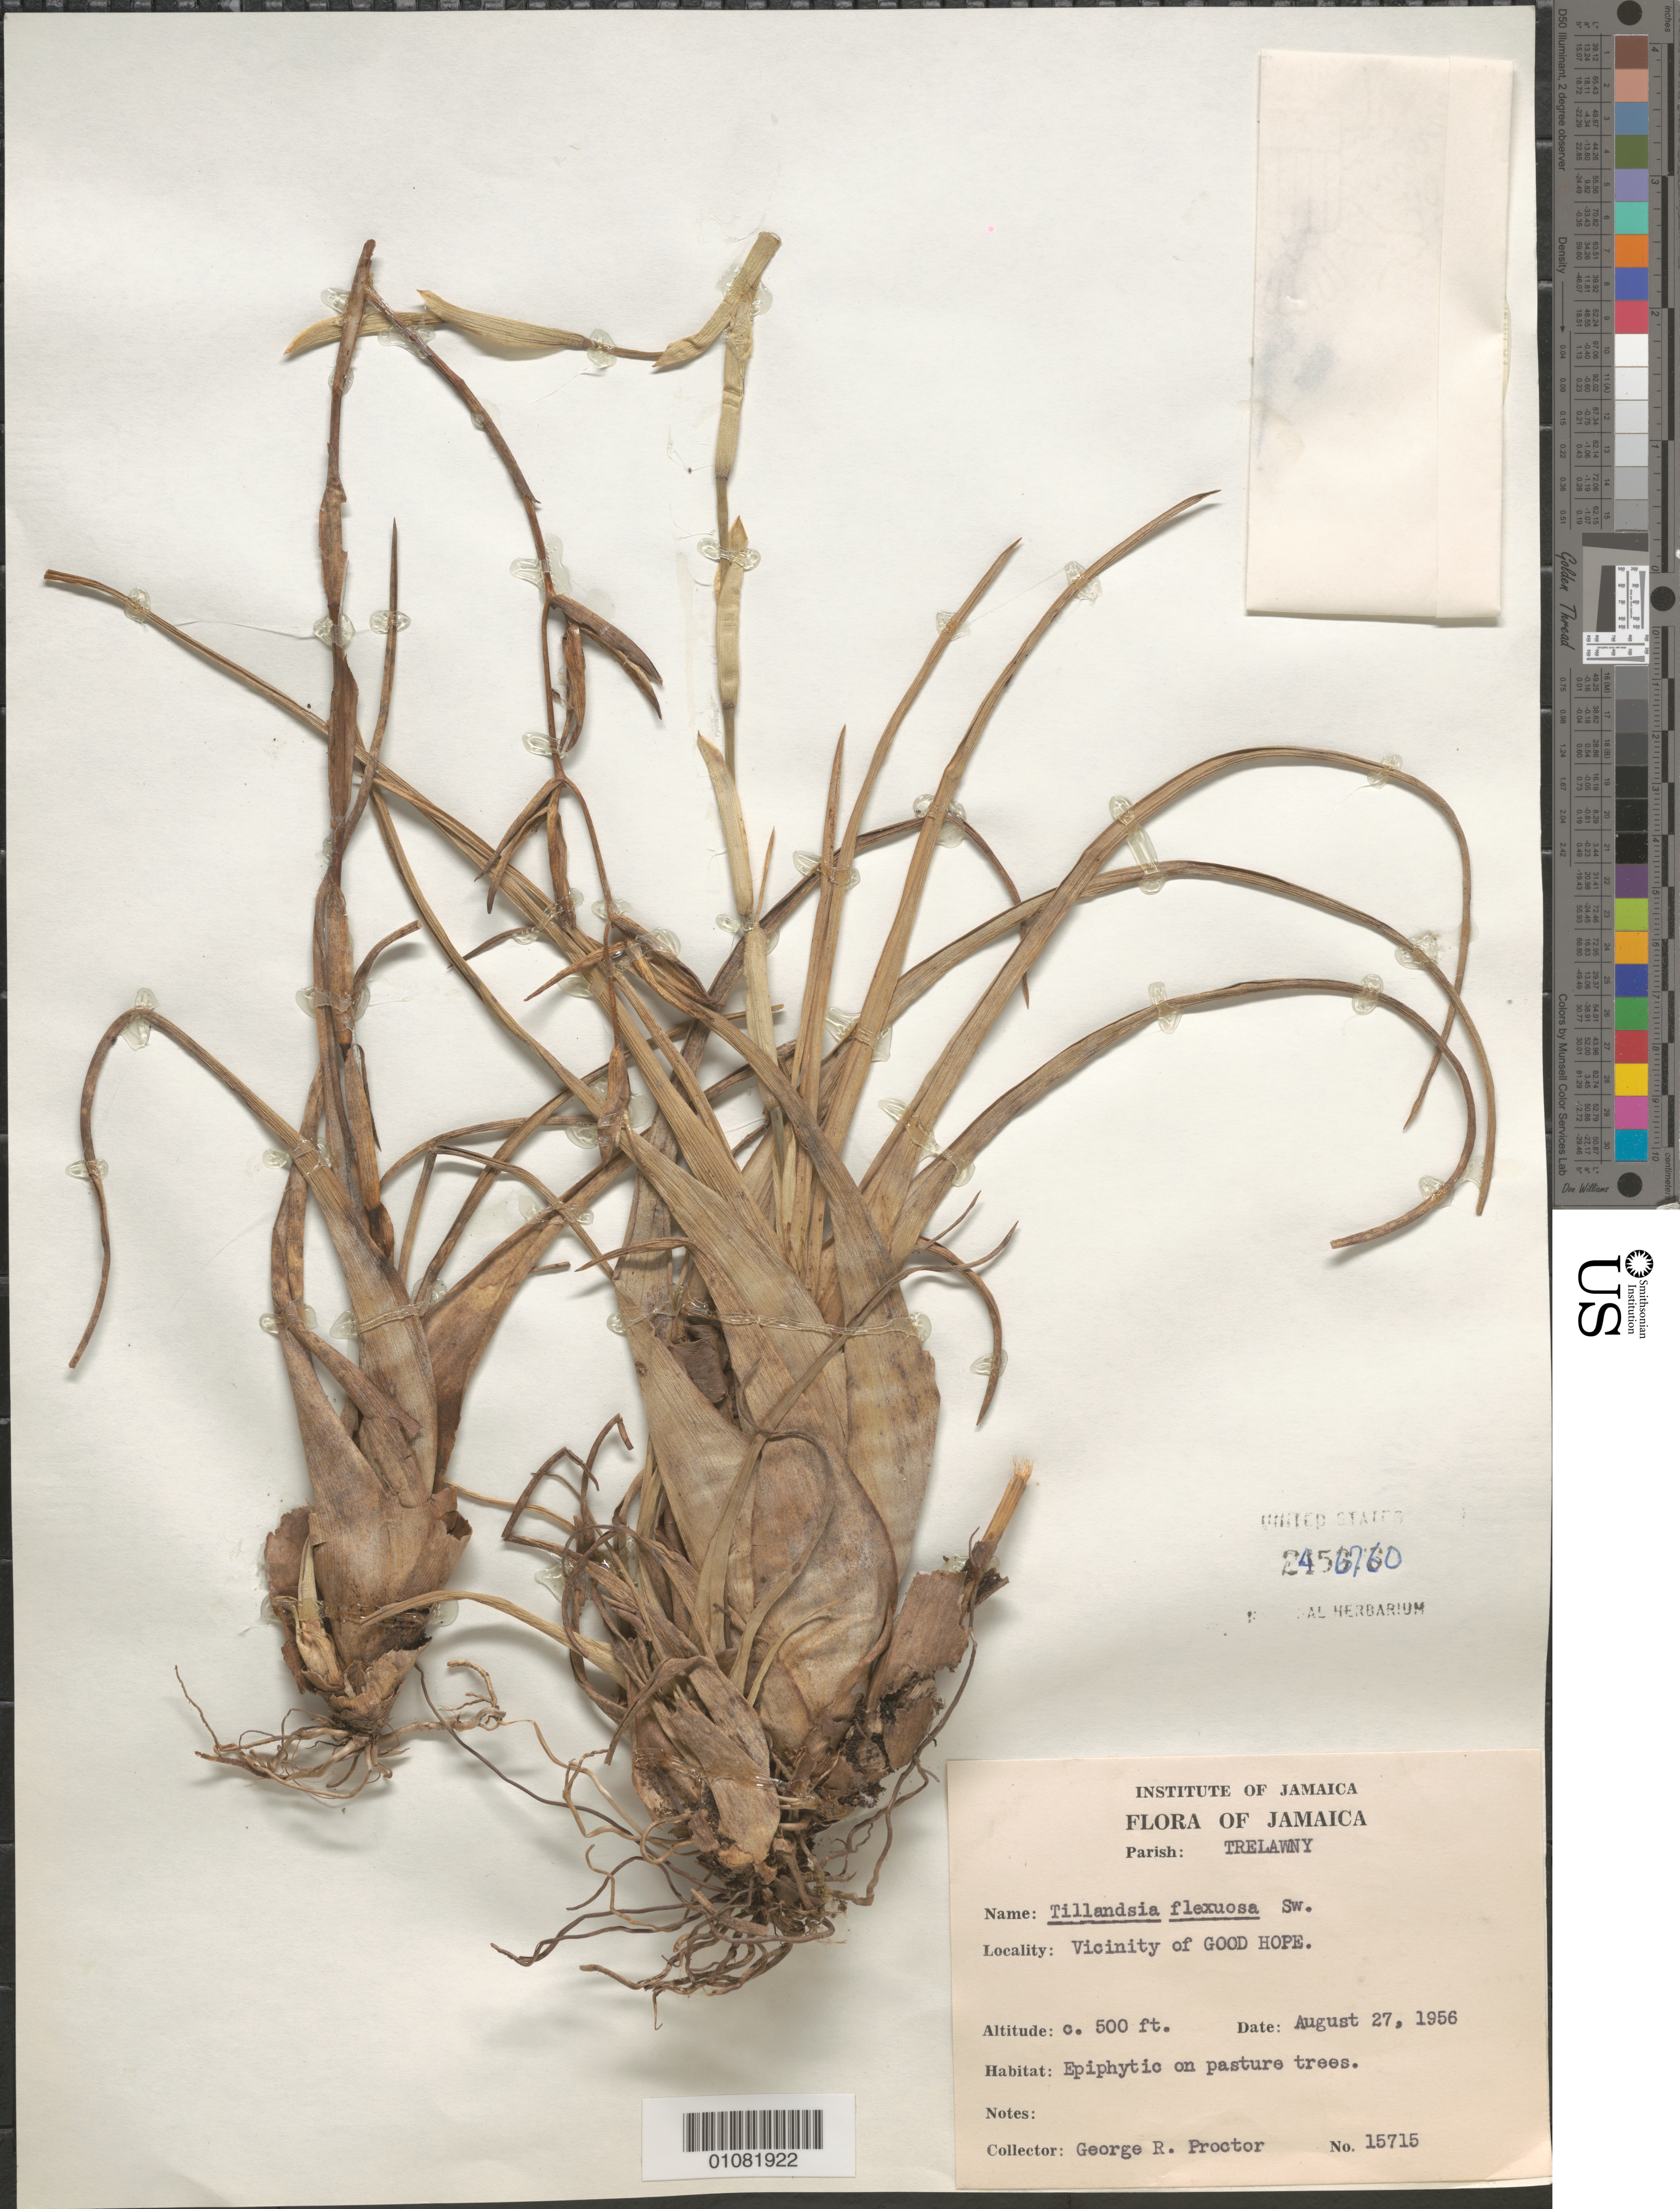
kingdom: Plantae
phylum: Tracheophyta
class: Liliopsida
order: Poales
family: Bromeliaceae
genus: Tillandsia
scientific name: Tillandsia flexuosa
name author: Sw.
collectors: G. R. Proctor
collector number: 15715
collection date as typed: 27 Aug 1956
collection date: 1956-08-27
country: Jamaica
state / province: Trelawny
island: Jamaica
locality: Vicinity of Good Hope.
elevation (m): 152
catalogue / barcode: US 2456760